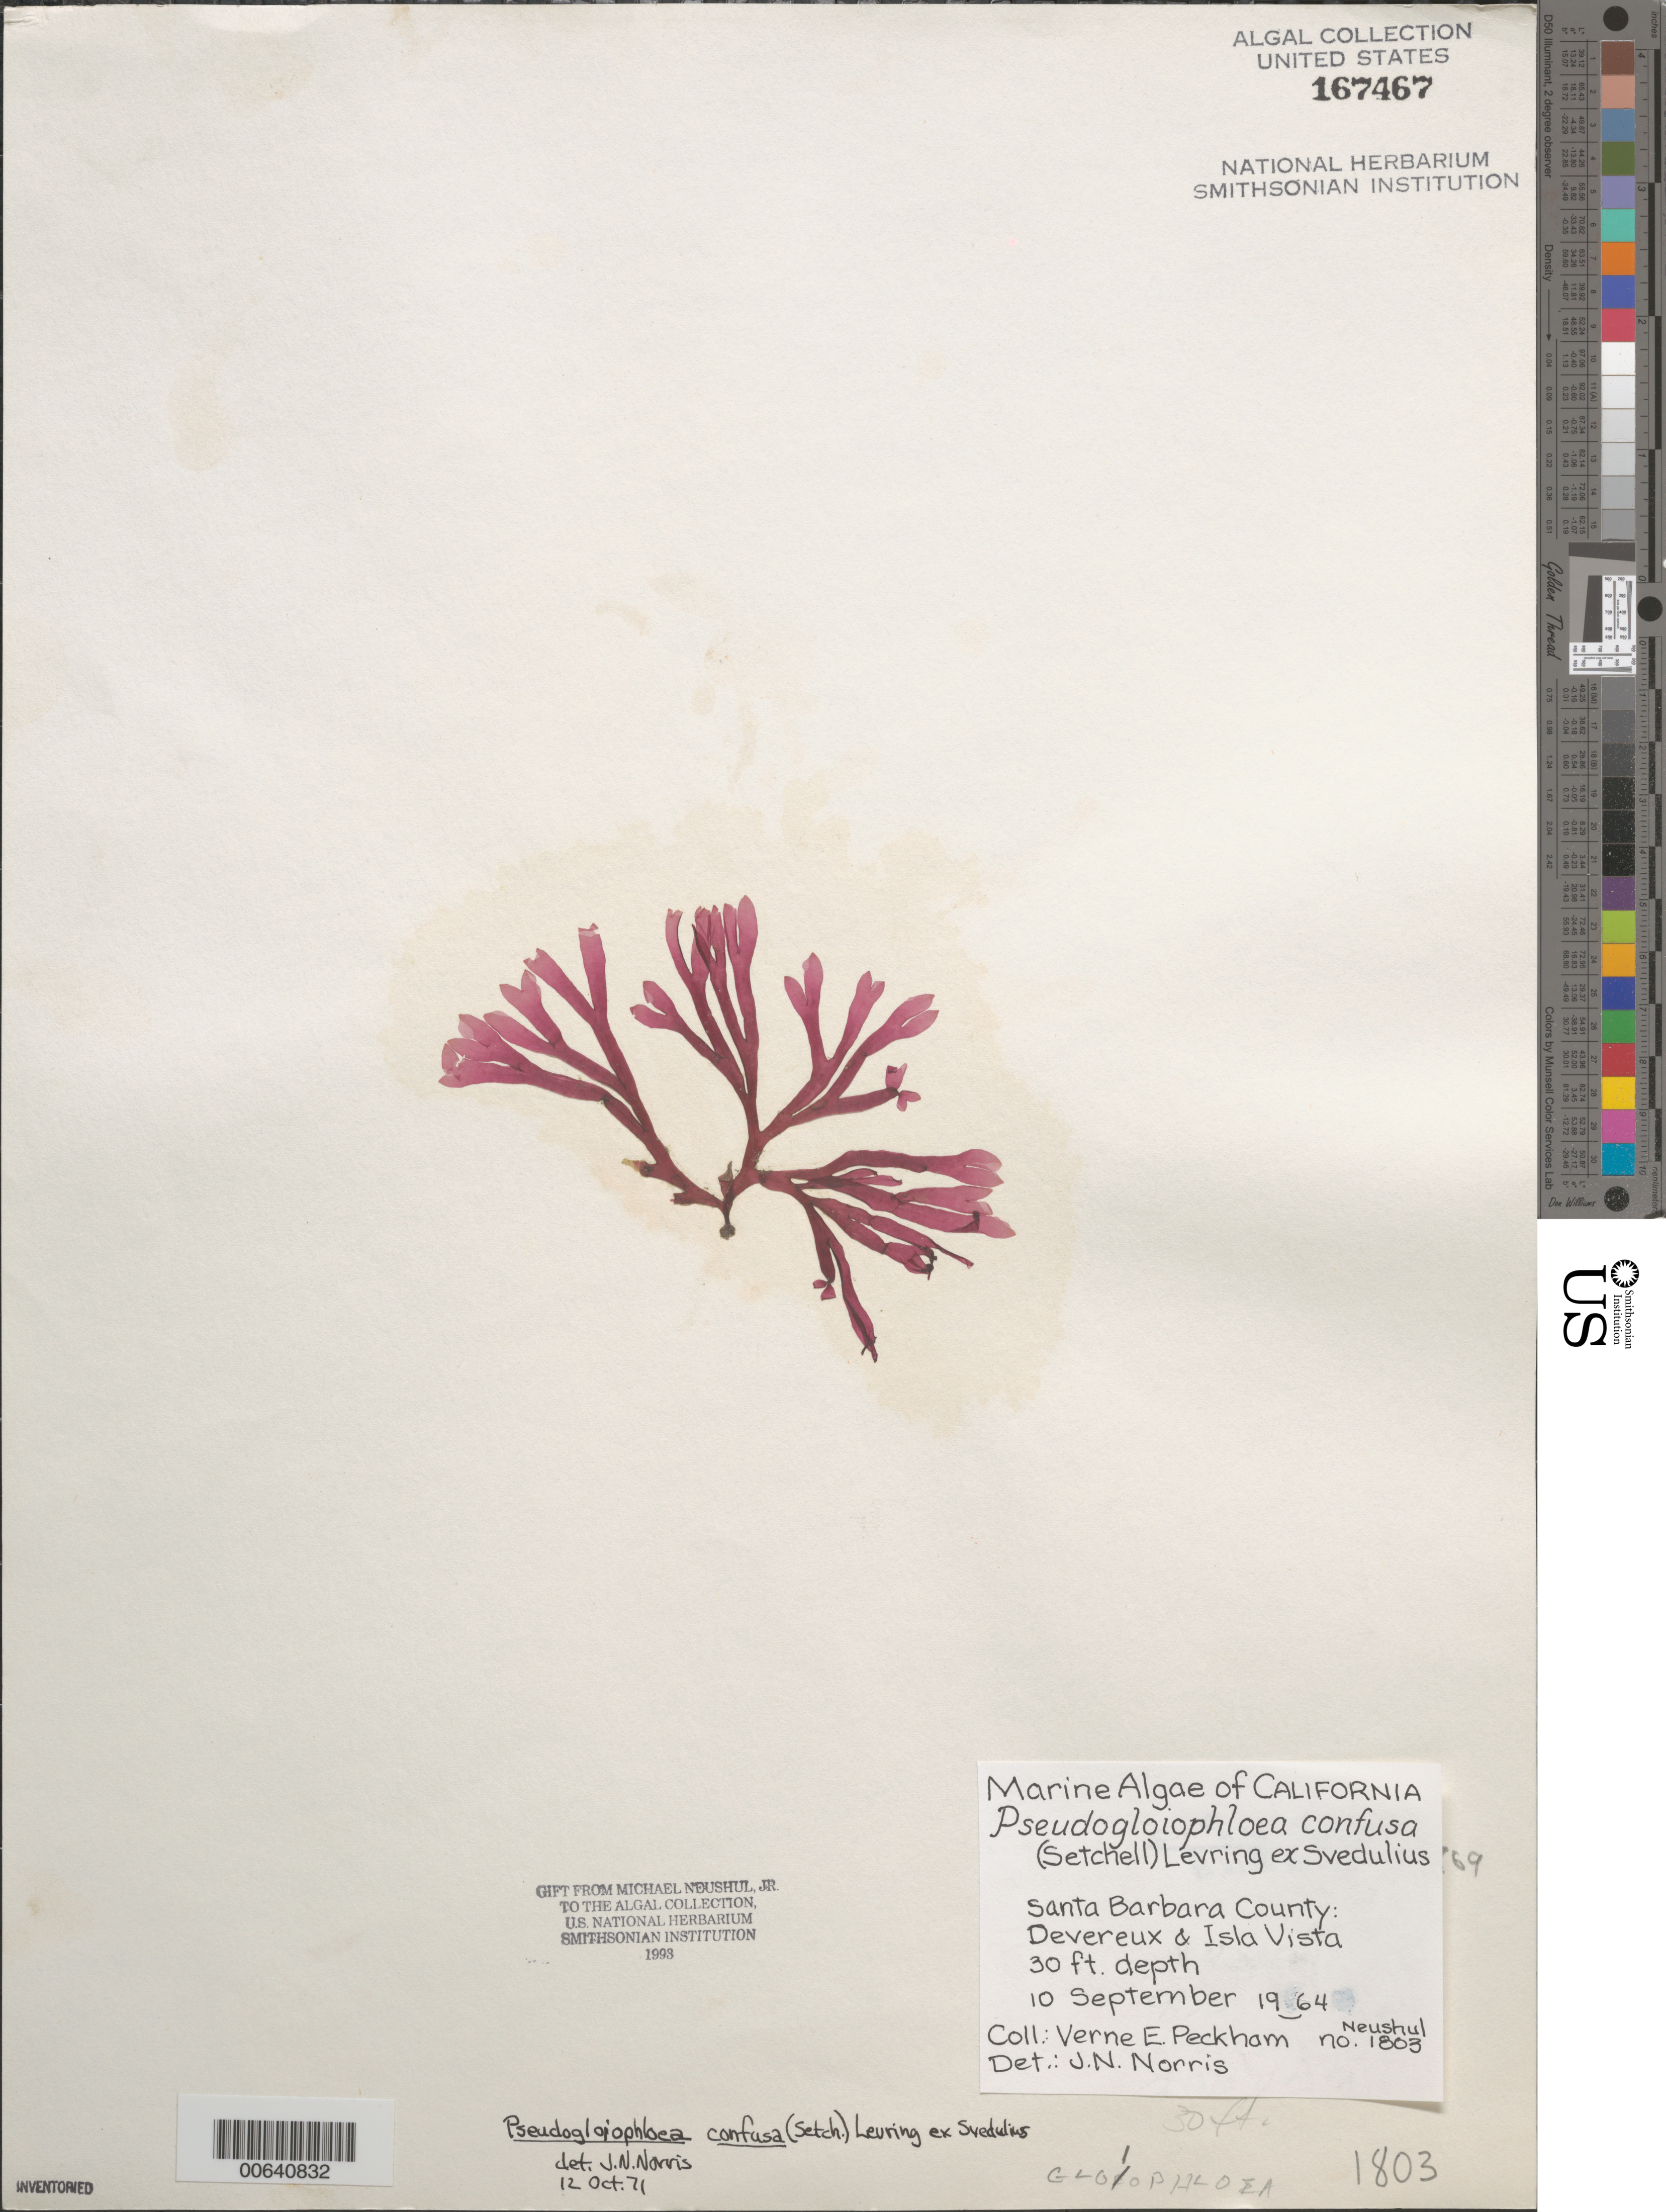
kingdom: Plantae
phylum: Rhodophyta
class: Florideophyceae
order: Nemaliales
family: Scinaiaceae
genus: Scinaia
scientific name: Scinaia confusa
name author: (Setch.) Huisman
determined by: Algae name updating Project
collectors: V. Peckham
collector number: Neushul 1803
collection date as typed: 10 Sep 1964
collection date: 1964-09-10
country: United States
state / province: California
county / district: Santa Barbara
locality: Devereux and Isla Vista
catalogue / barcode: US 167467